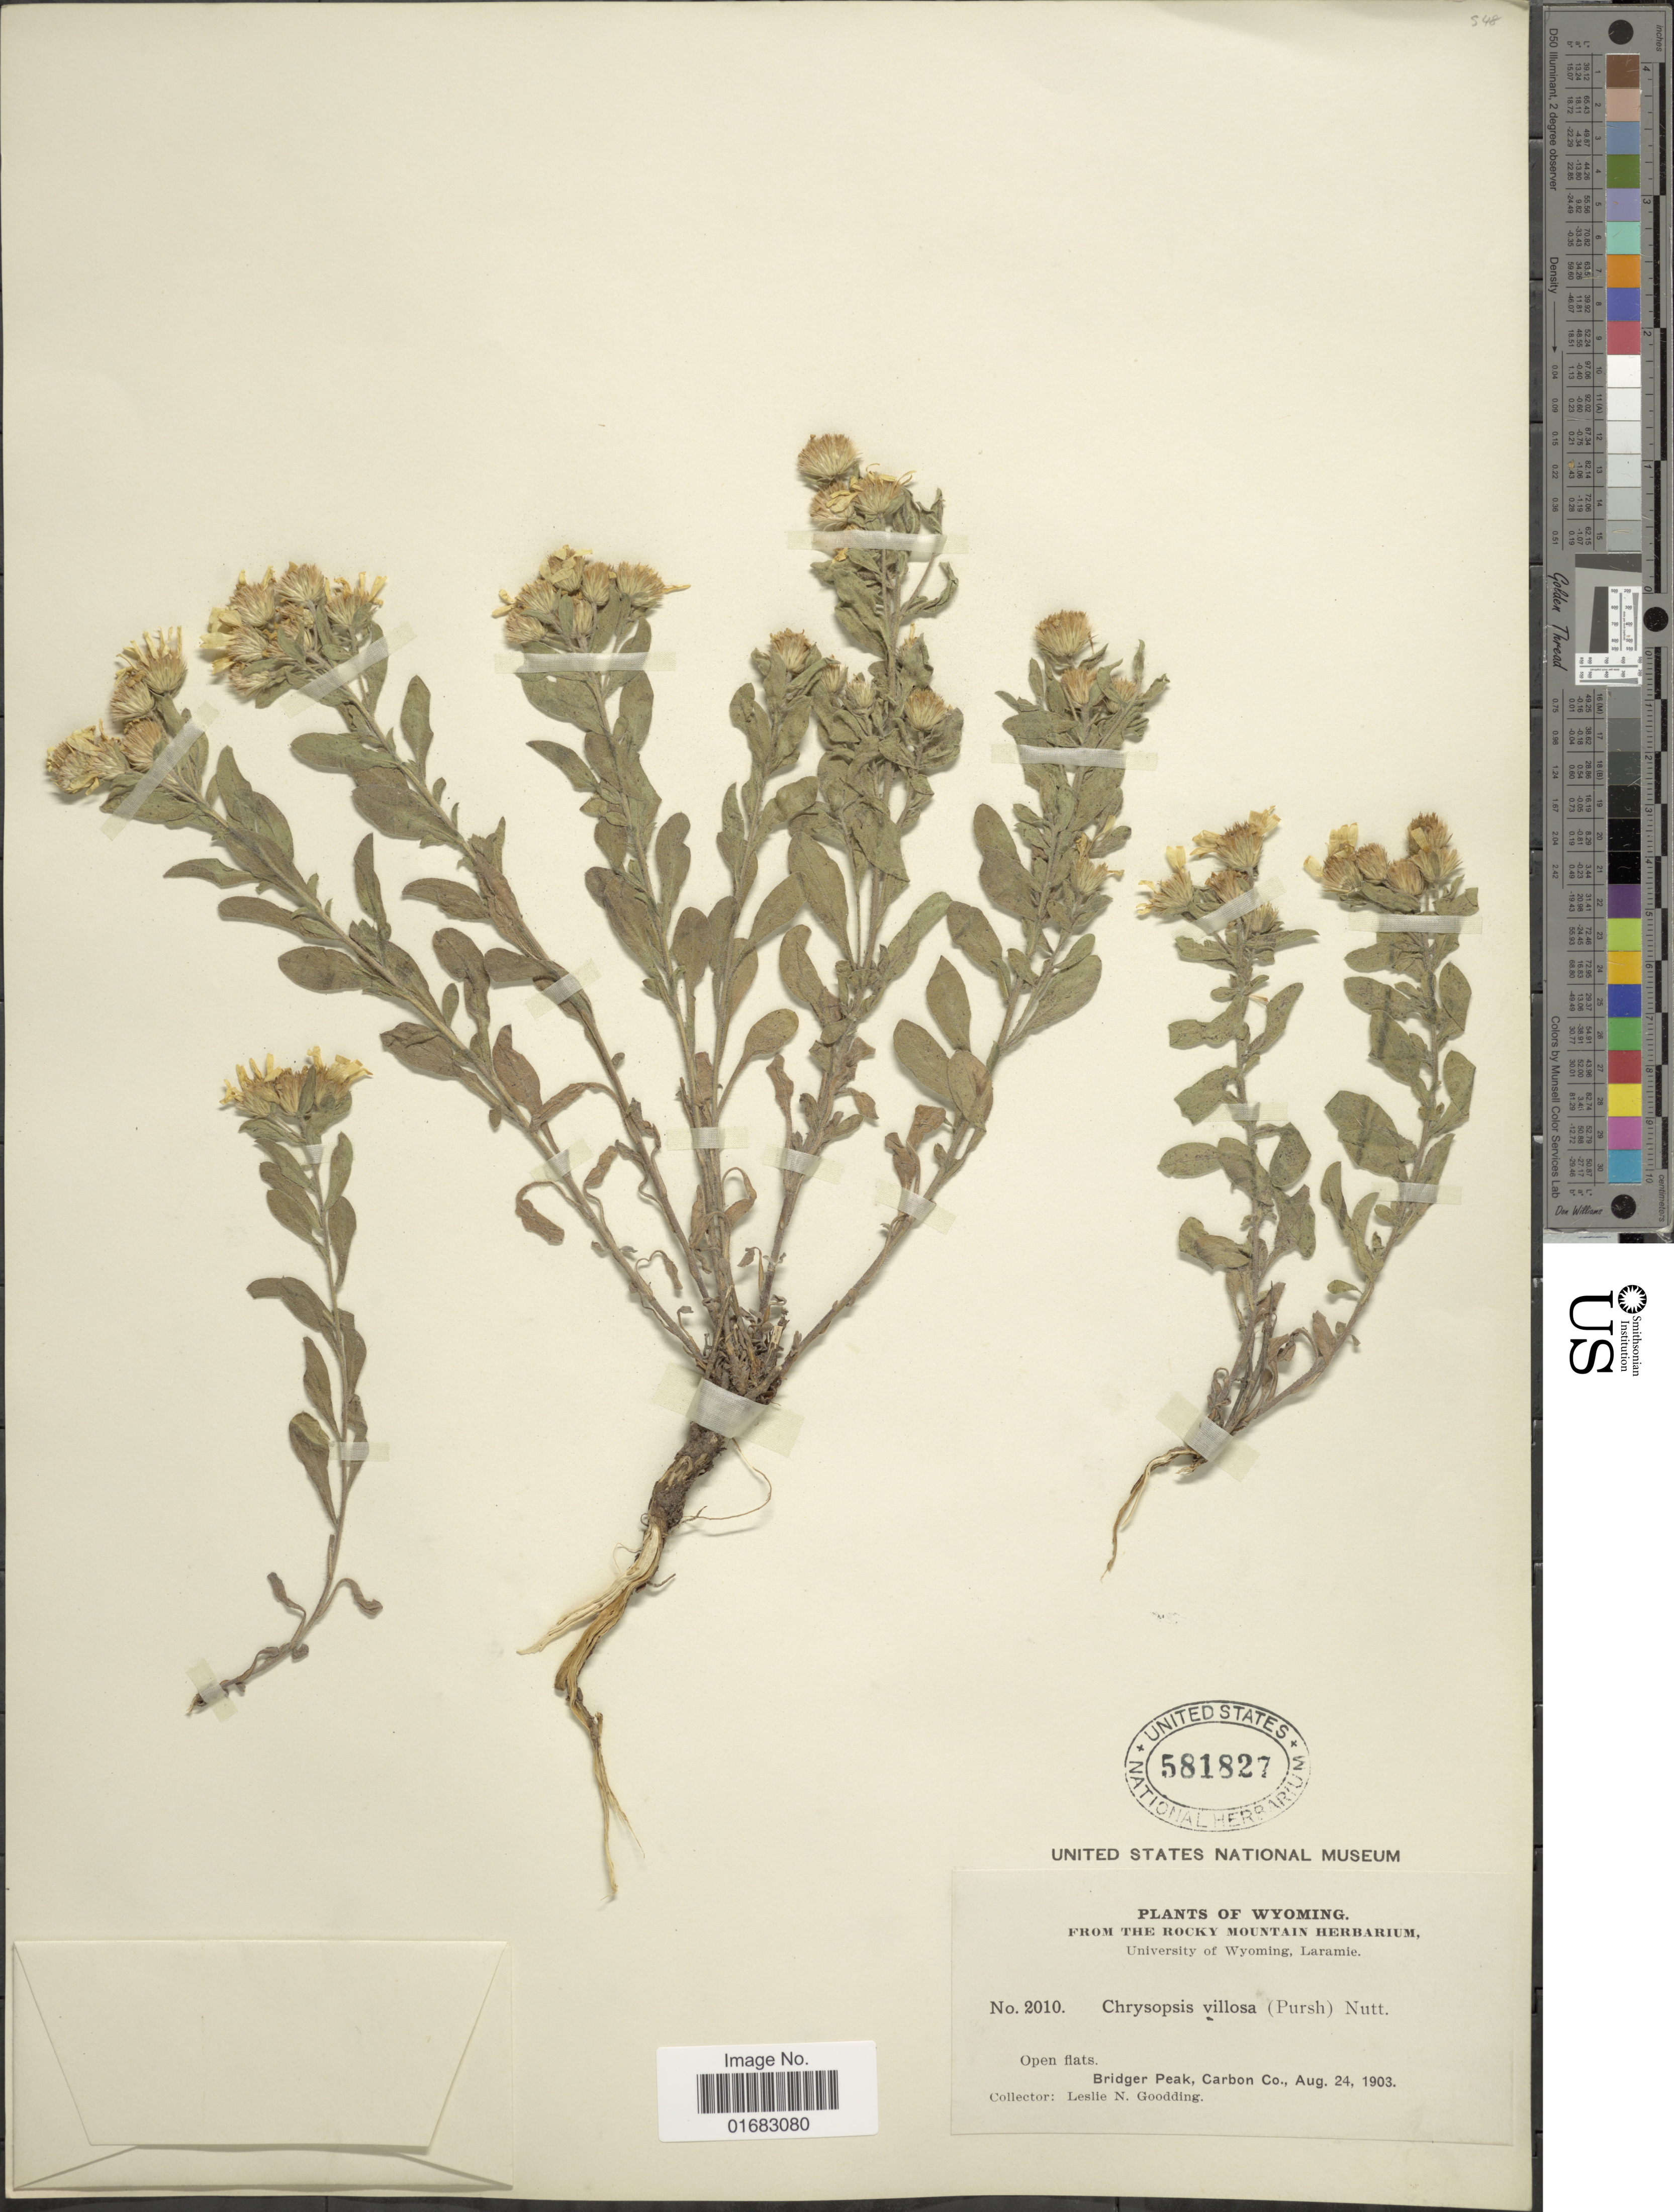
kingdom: Plantae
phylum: Tracheophyta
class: Magnoliopsida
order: Asterales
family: Asteraceae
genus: Heterotheca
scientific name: Heterotheca villosa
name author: (Pursh) Shinners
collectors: L. N. Goodding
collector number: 2010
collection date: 1903-08-24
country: United States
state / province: Wyoming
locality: Wyoming. Bridger Peak, Carbon Co.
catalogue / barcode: US 581827